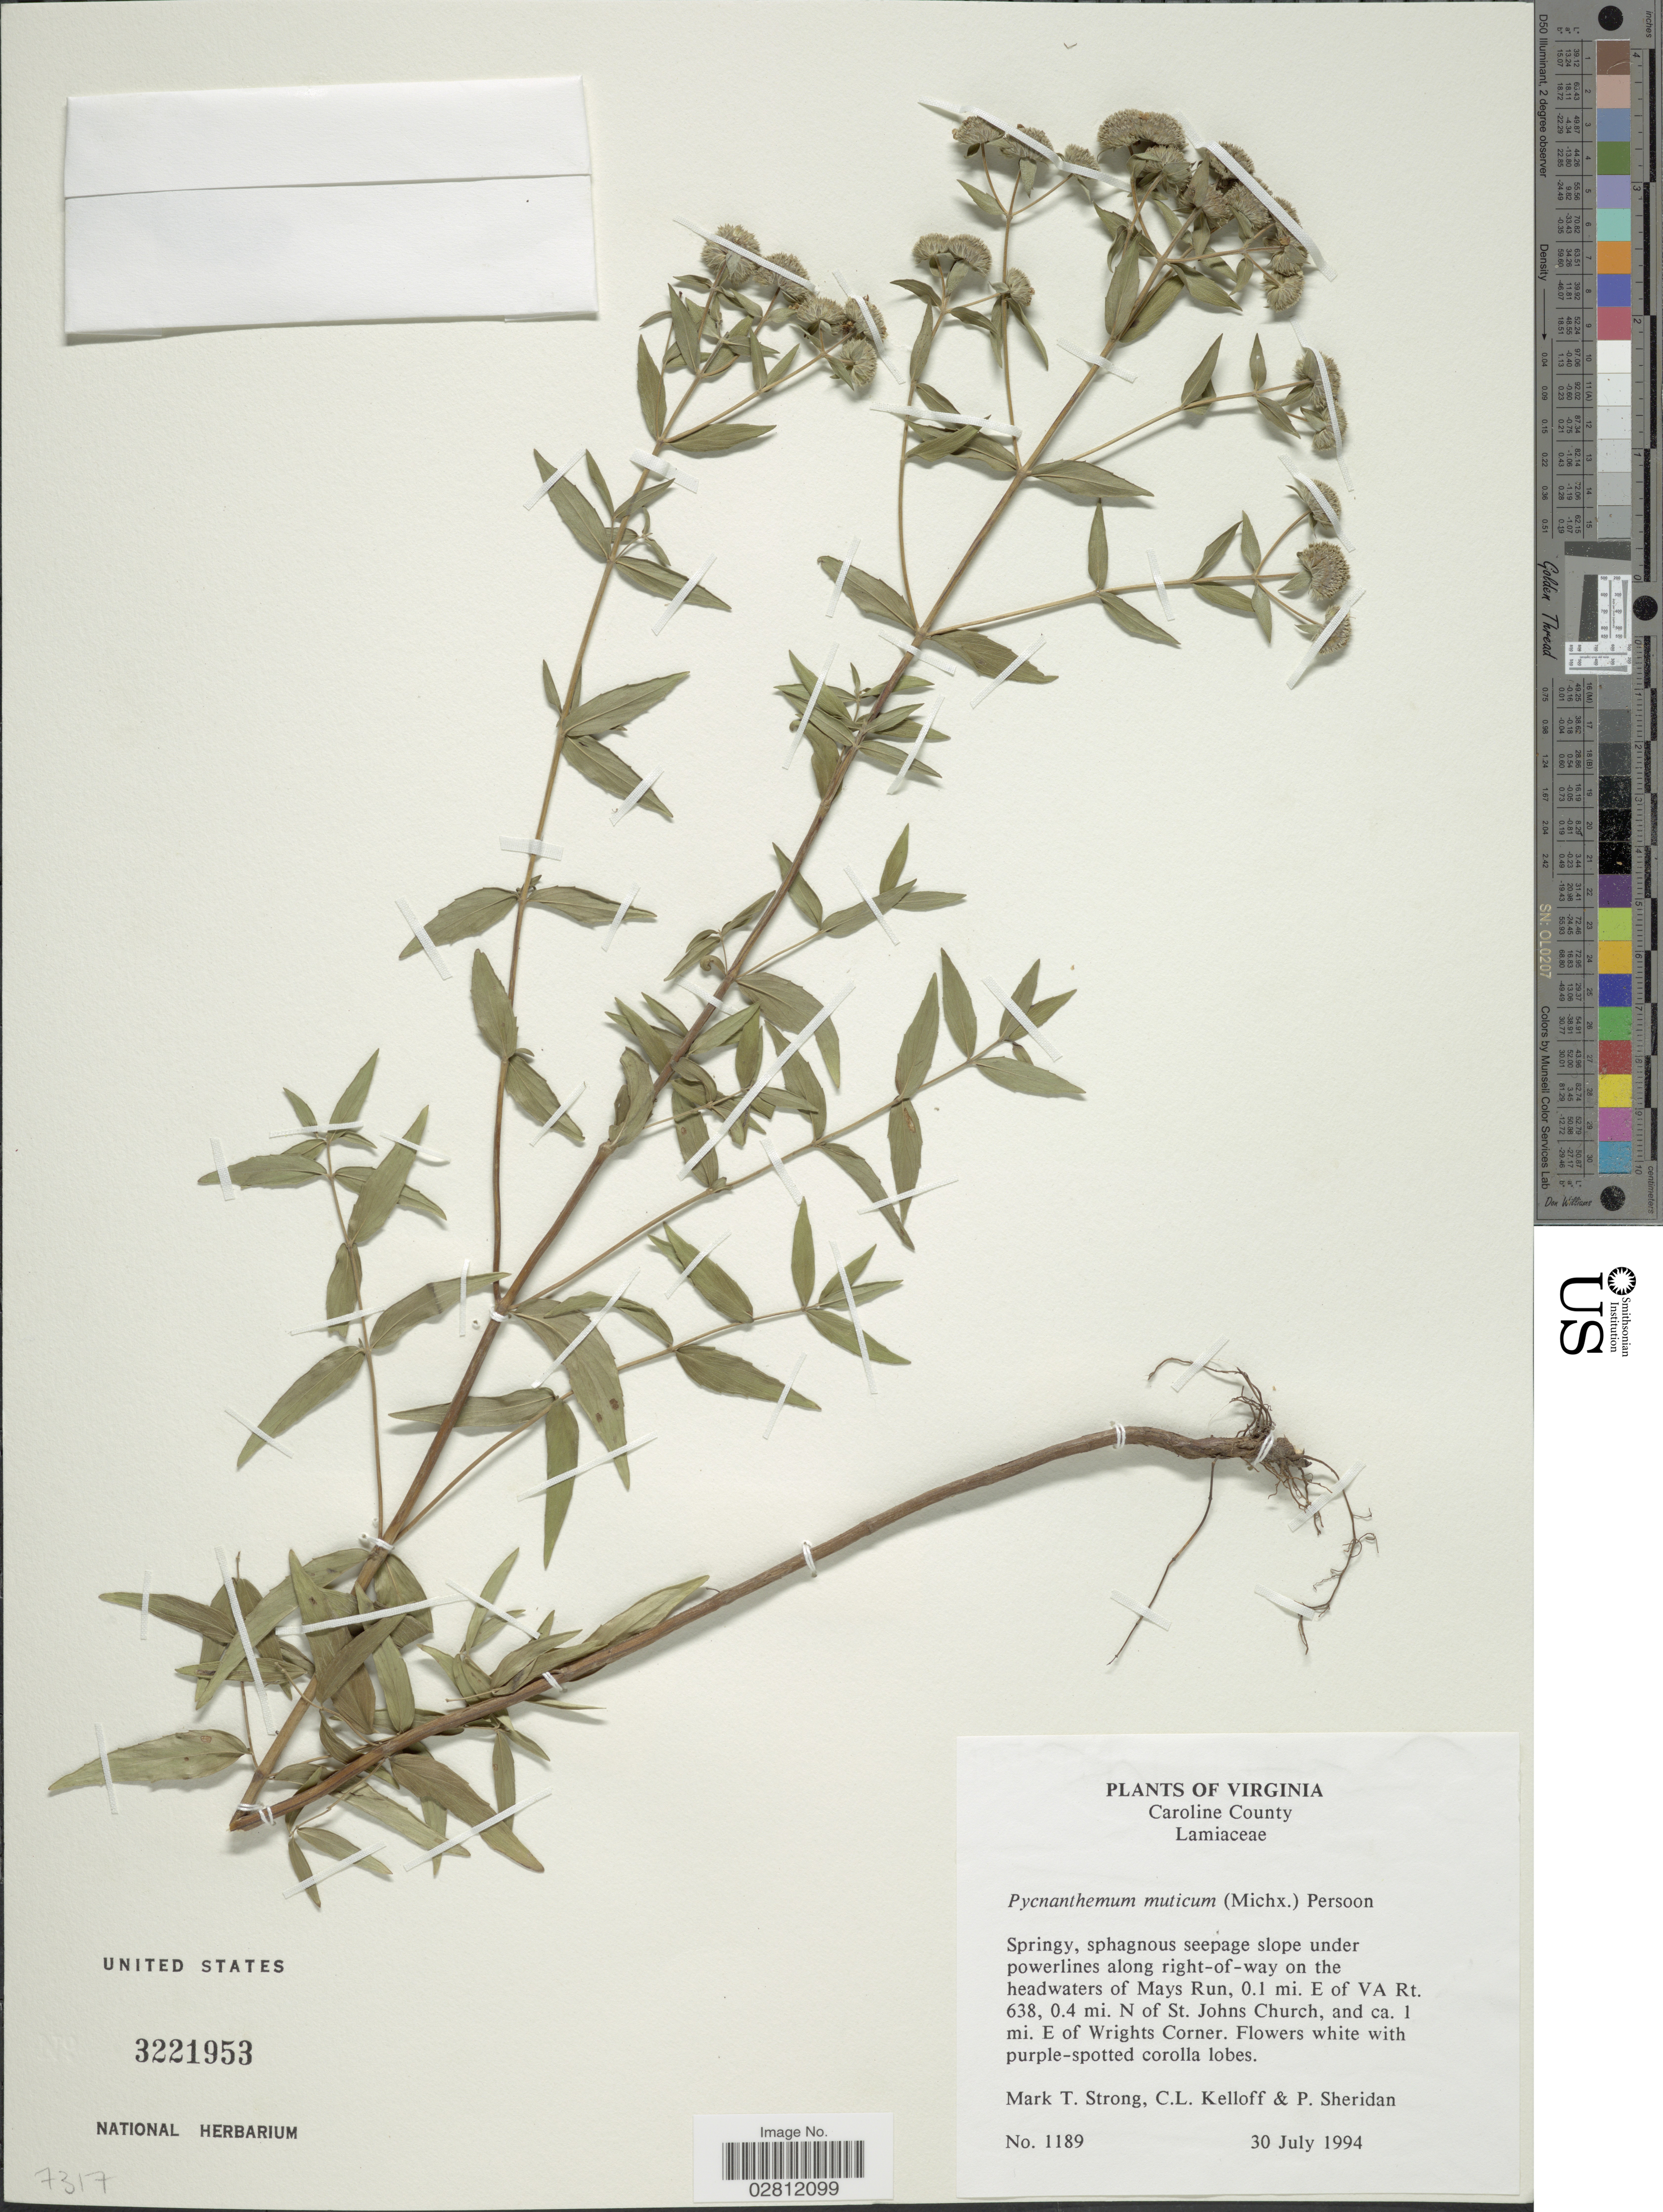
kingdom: Plantae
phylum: Tracheophyta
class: Magnoliopsida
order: Lamiales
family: Lamiaceae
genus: Pycnanthemum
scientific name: Pycnanthemum muticum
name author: (Michx.) Pers.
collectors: M. T. Strong, C. L. Kelloff & P. Sheridan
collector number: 1189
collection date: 1994-07-30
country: United States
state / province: Virginia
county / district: Caroline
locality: Caroline County, Springy, sphagnous seepage slope under powerlines along right-of-way on the headwaters of Mays Run, 0.1 mi. E of VA Rt. 638, 0.4 mi. N of St. Johns Church, and ca. 1 mi. E of Wrights Corner.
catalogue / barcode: US 3221953